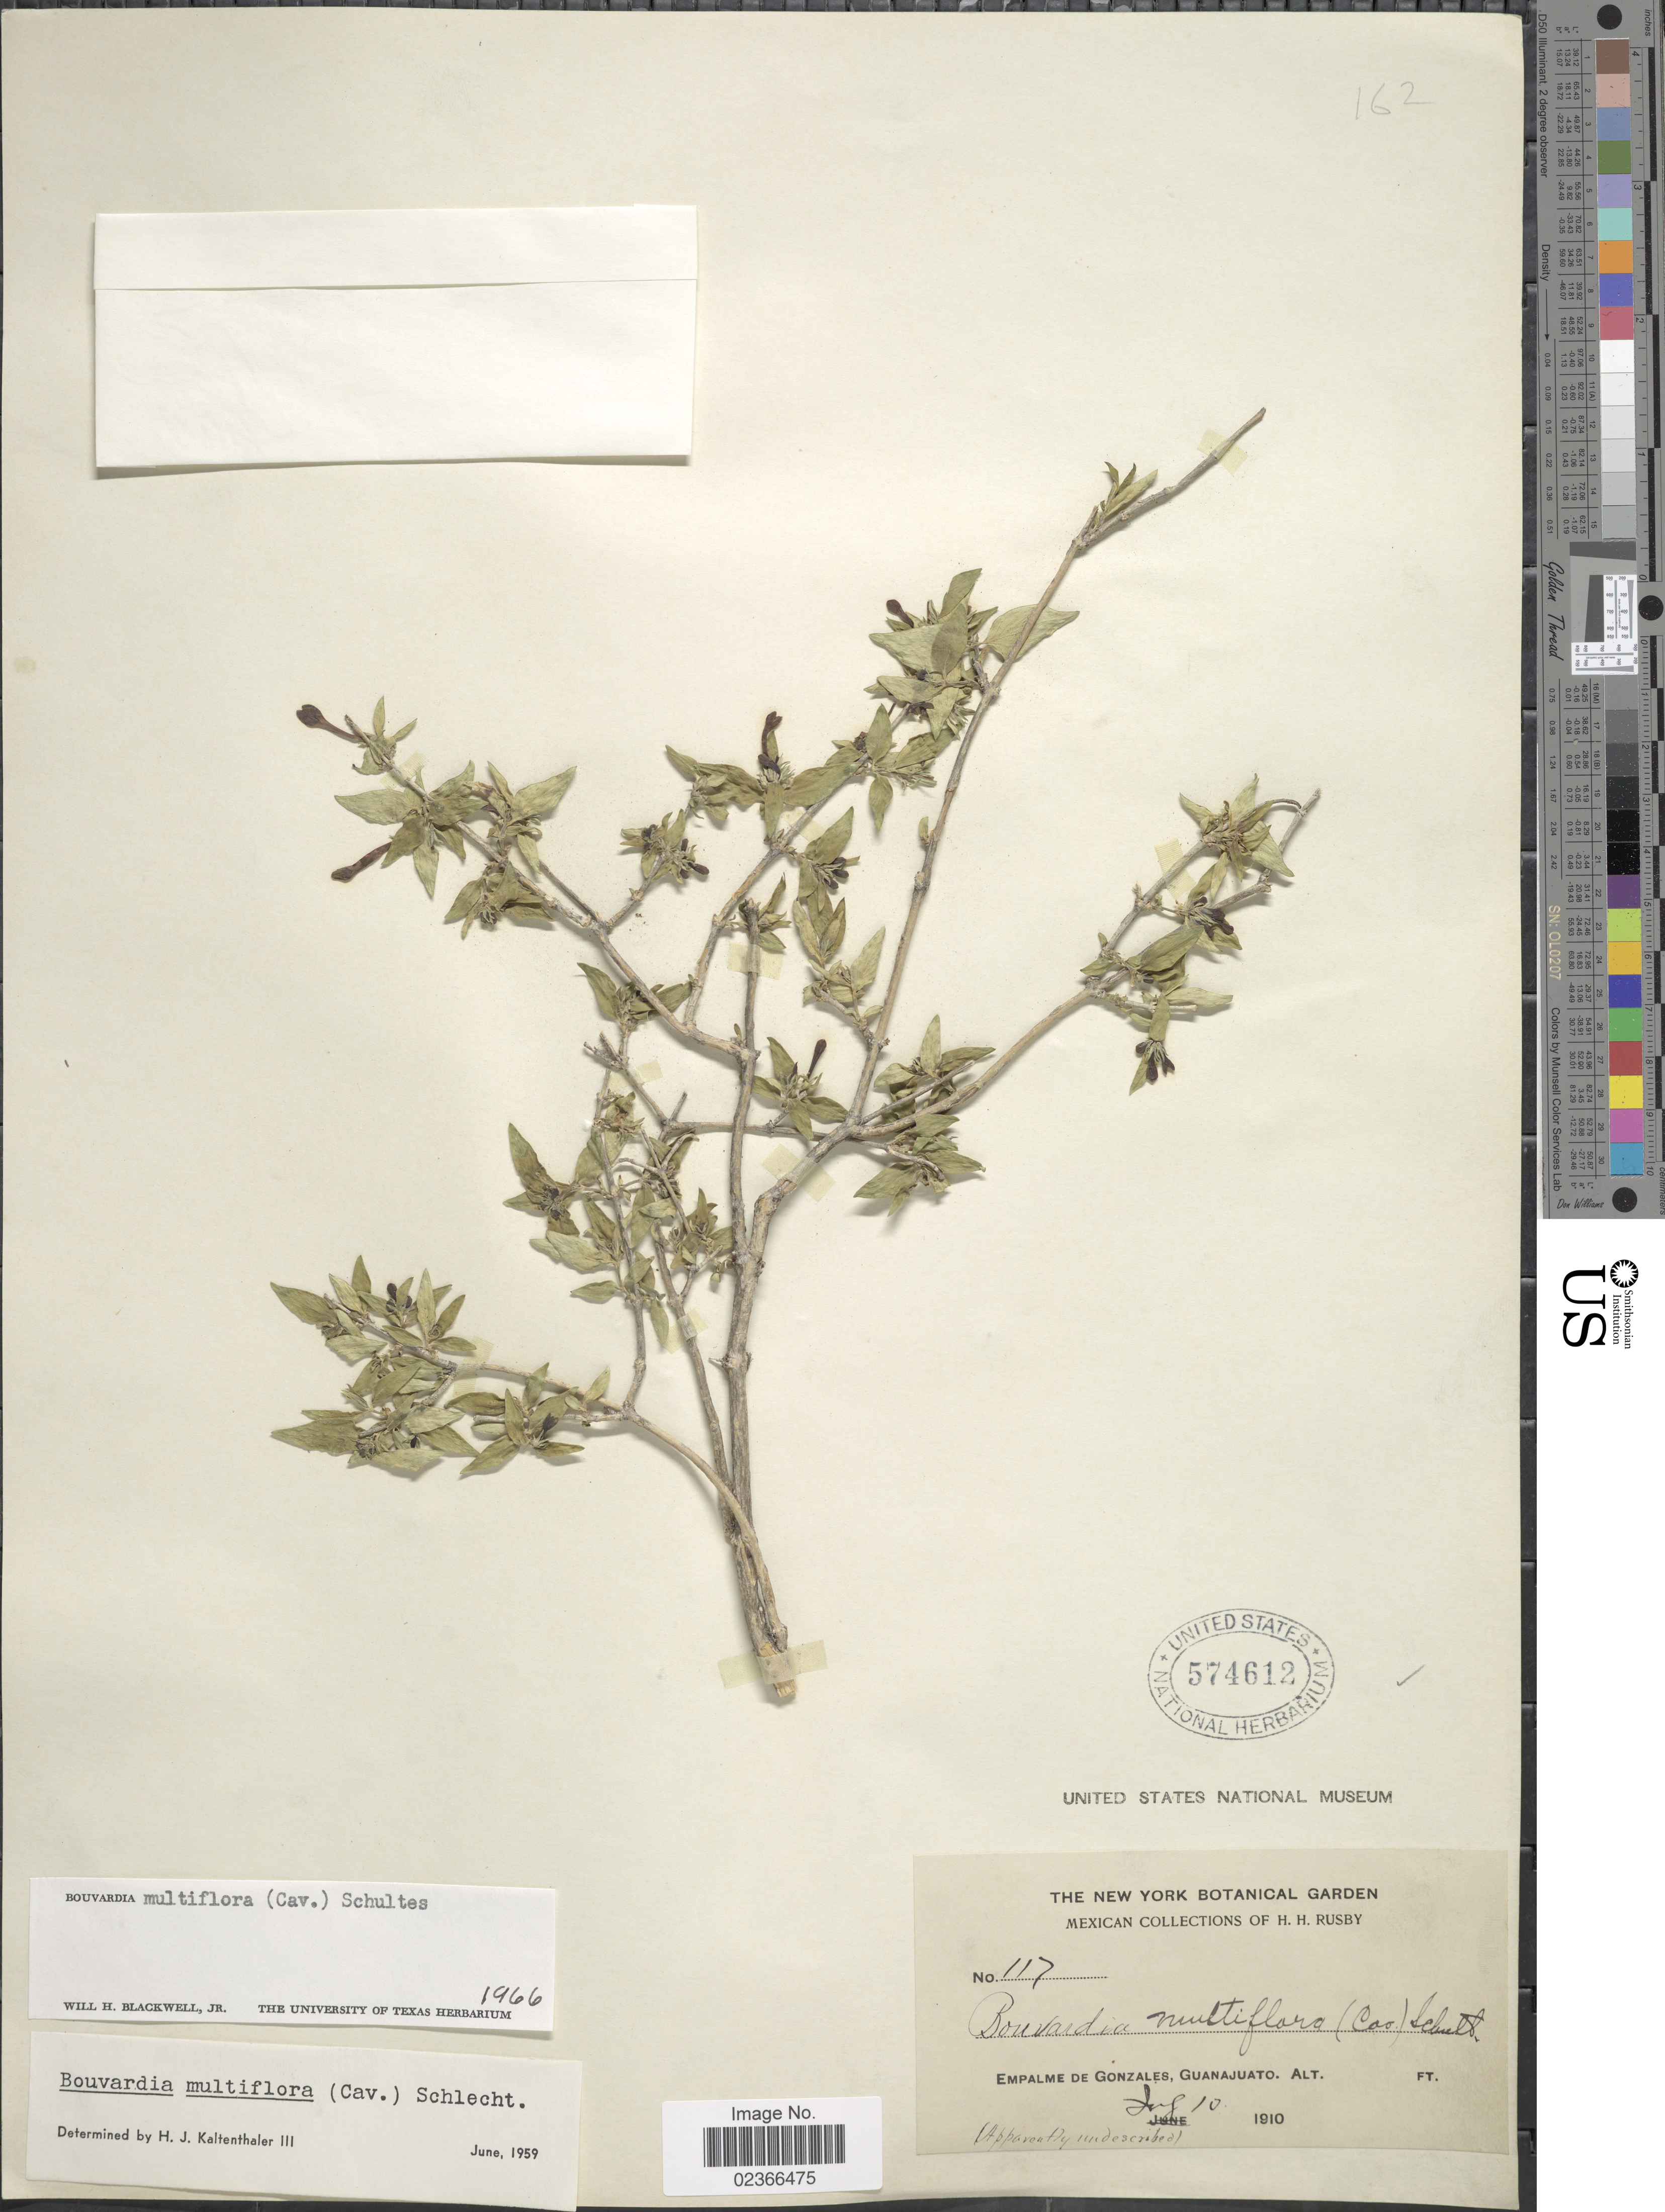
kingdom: Plantae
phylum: Tracheophyta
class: Magnoliopsida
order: Gentianales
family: Rubiaceae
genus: Bouvardia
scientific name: Bouvardia multiflora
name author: (Cav.) Schult.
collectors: H. H. Rusby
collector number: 117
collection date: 1910-08-10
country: Mexico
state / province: Guanajuato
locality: Empalme de Gonzales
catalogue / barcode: US 574612